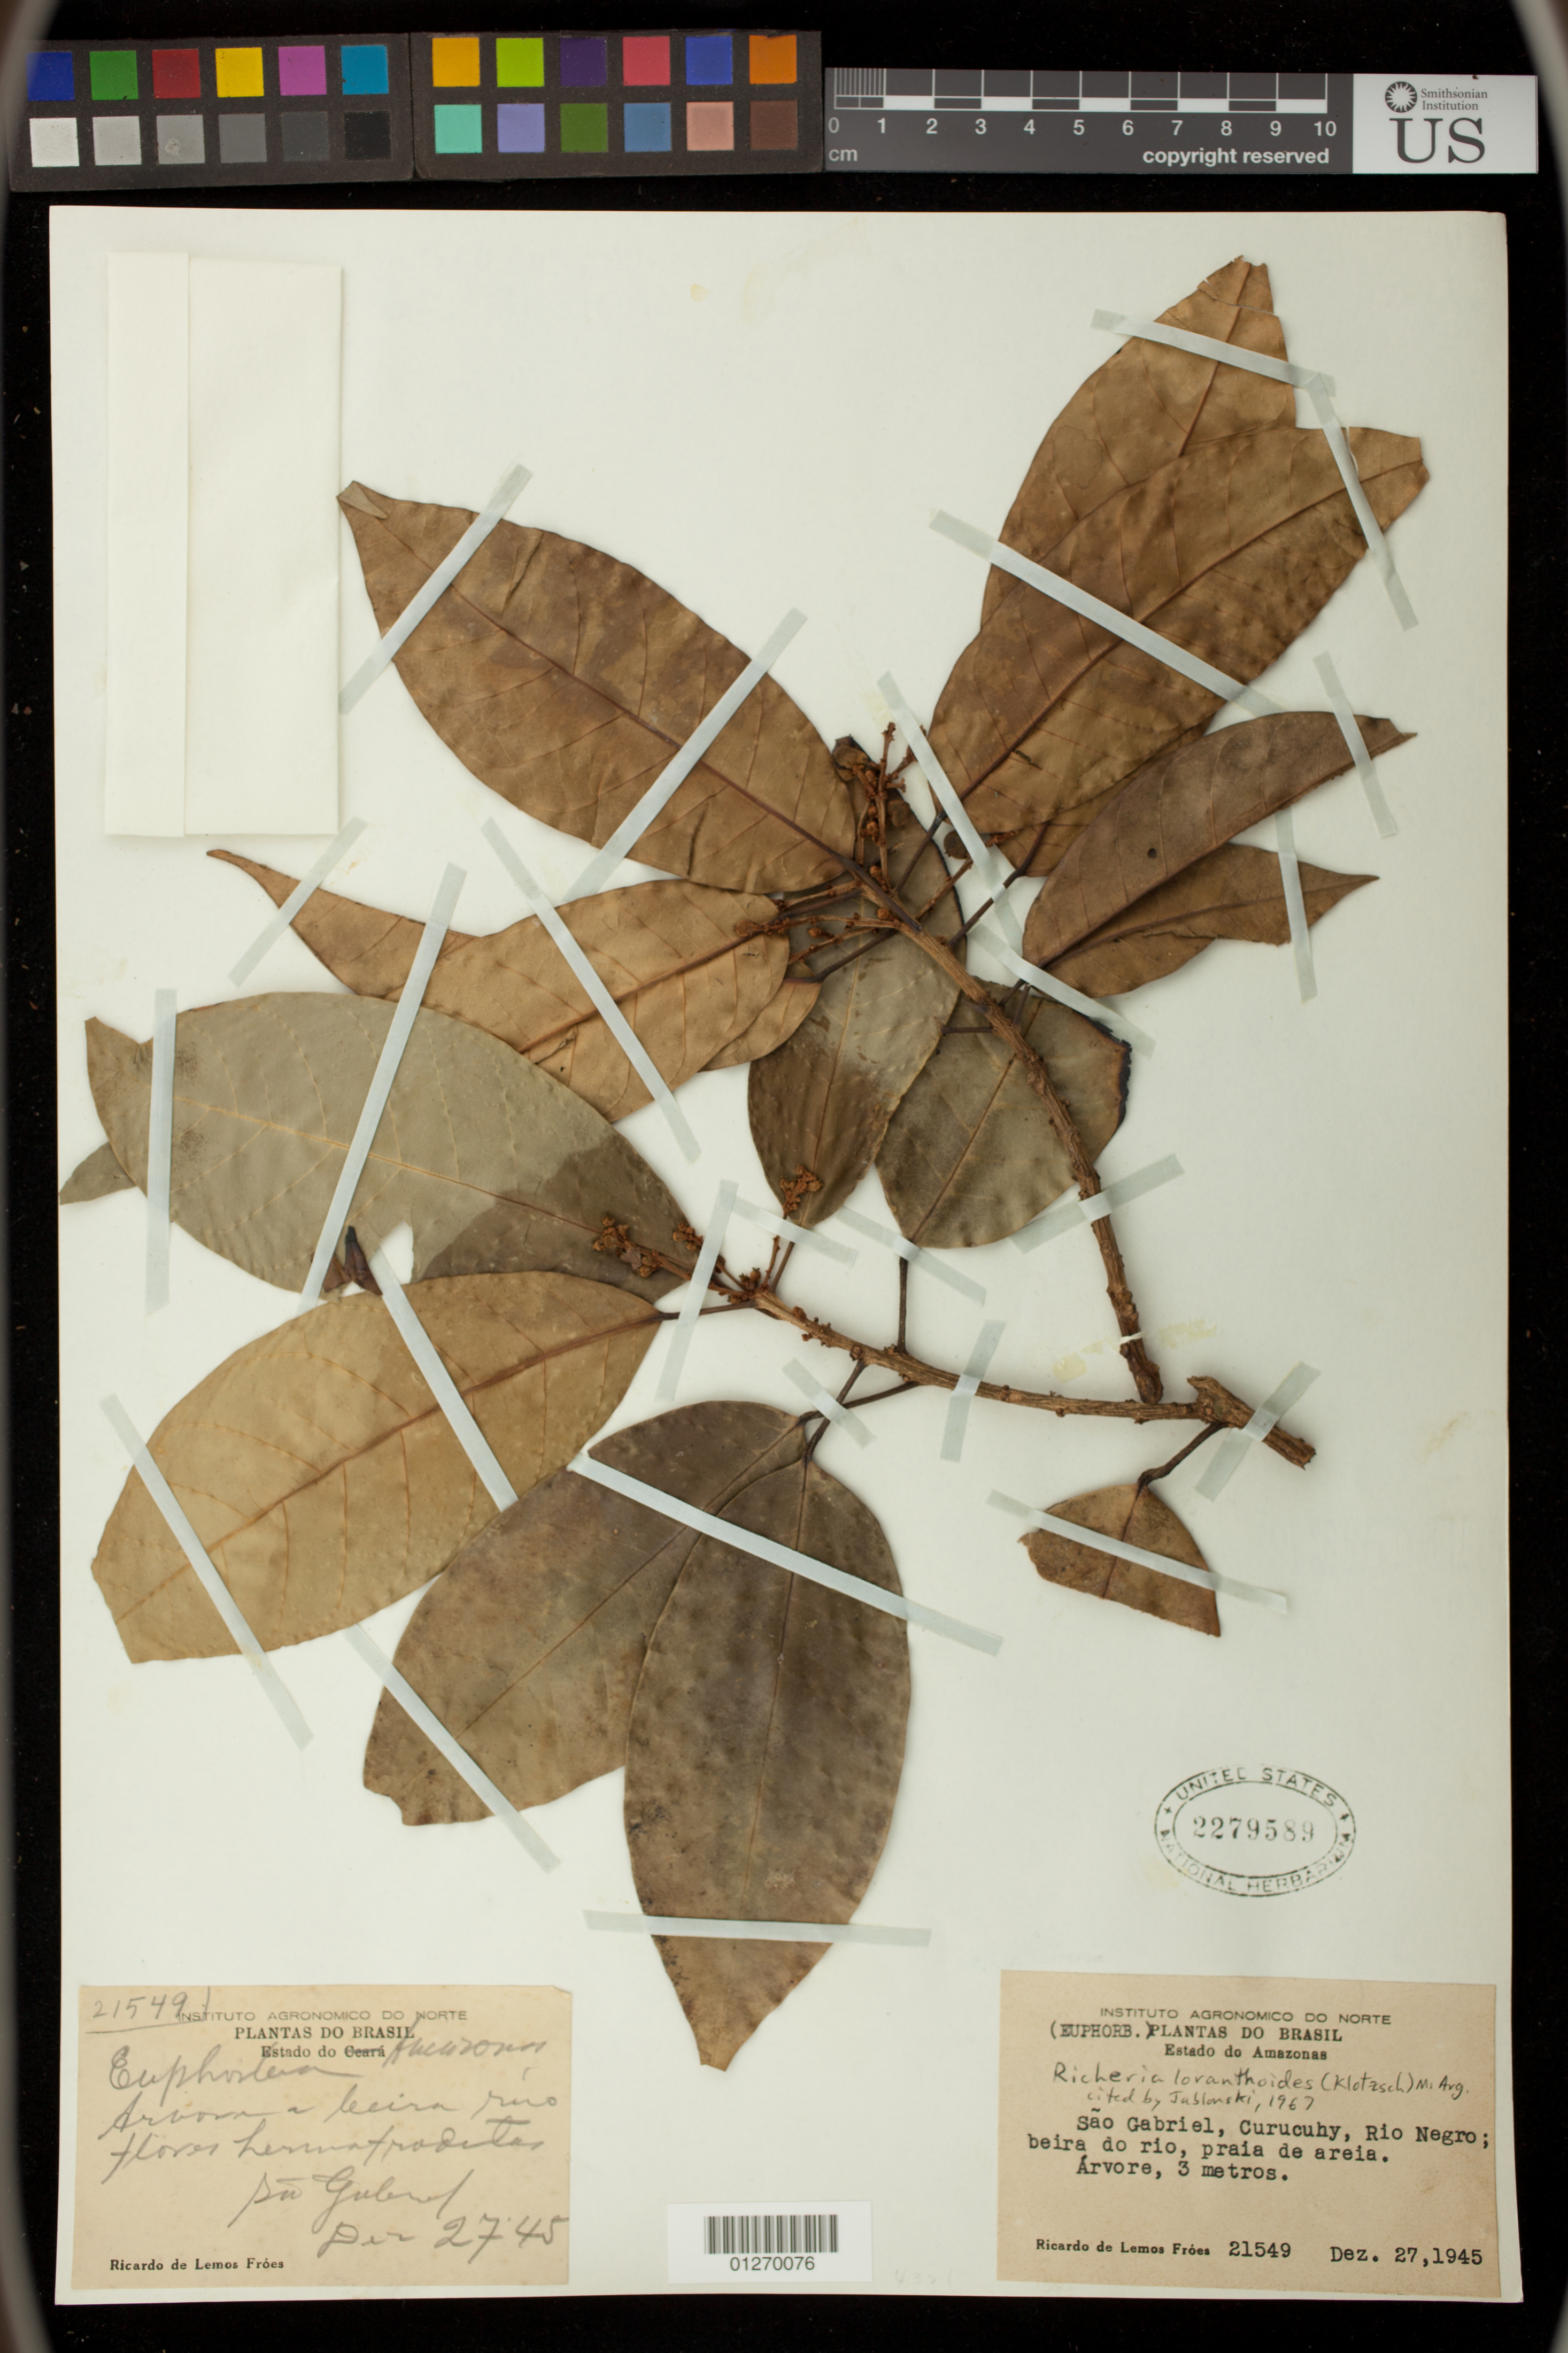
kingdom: Plantae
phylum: Tracheophyta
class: Magnoliopsida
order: Malpighiales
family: Picrodendraceae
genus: Podocalyx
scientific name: Podocalyx loranthoides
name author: Klotzsch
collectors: R. L. Fróes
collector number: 21549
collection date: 1945-12-27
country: Brazil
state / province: Amazonas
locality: Sao Gabriel, Curucuhy, Rio Negro, beira do rio, praia de areia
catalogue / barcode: US 2279589